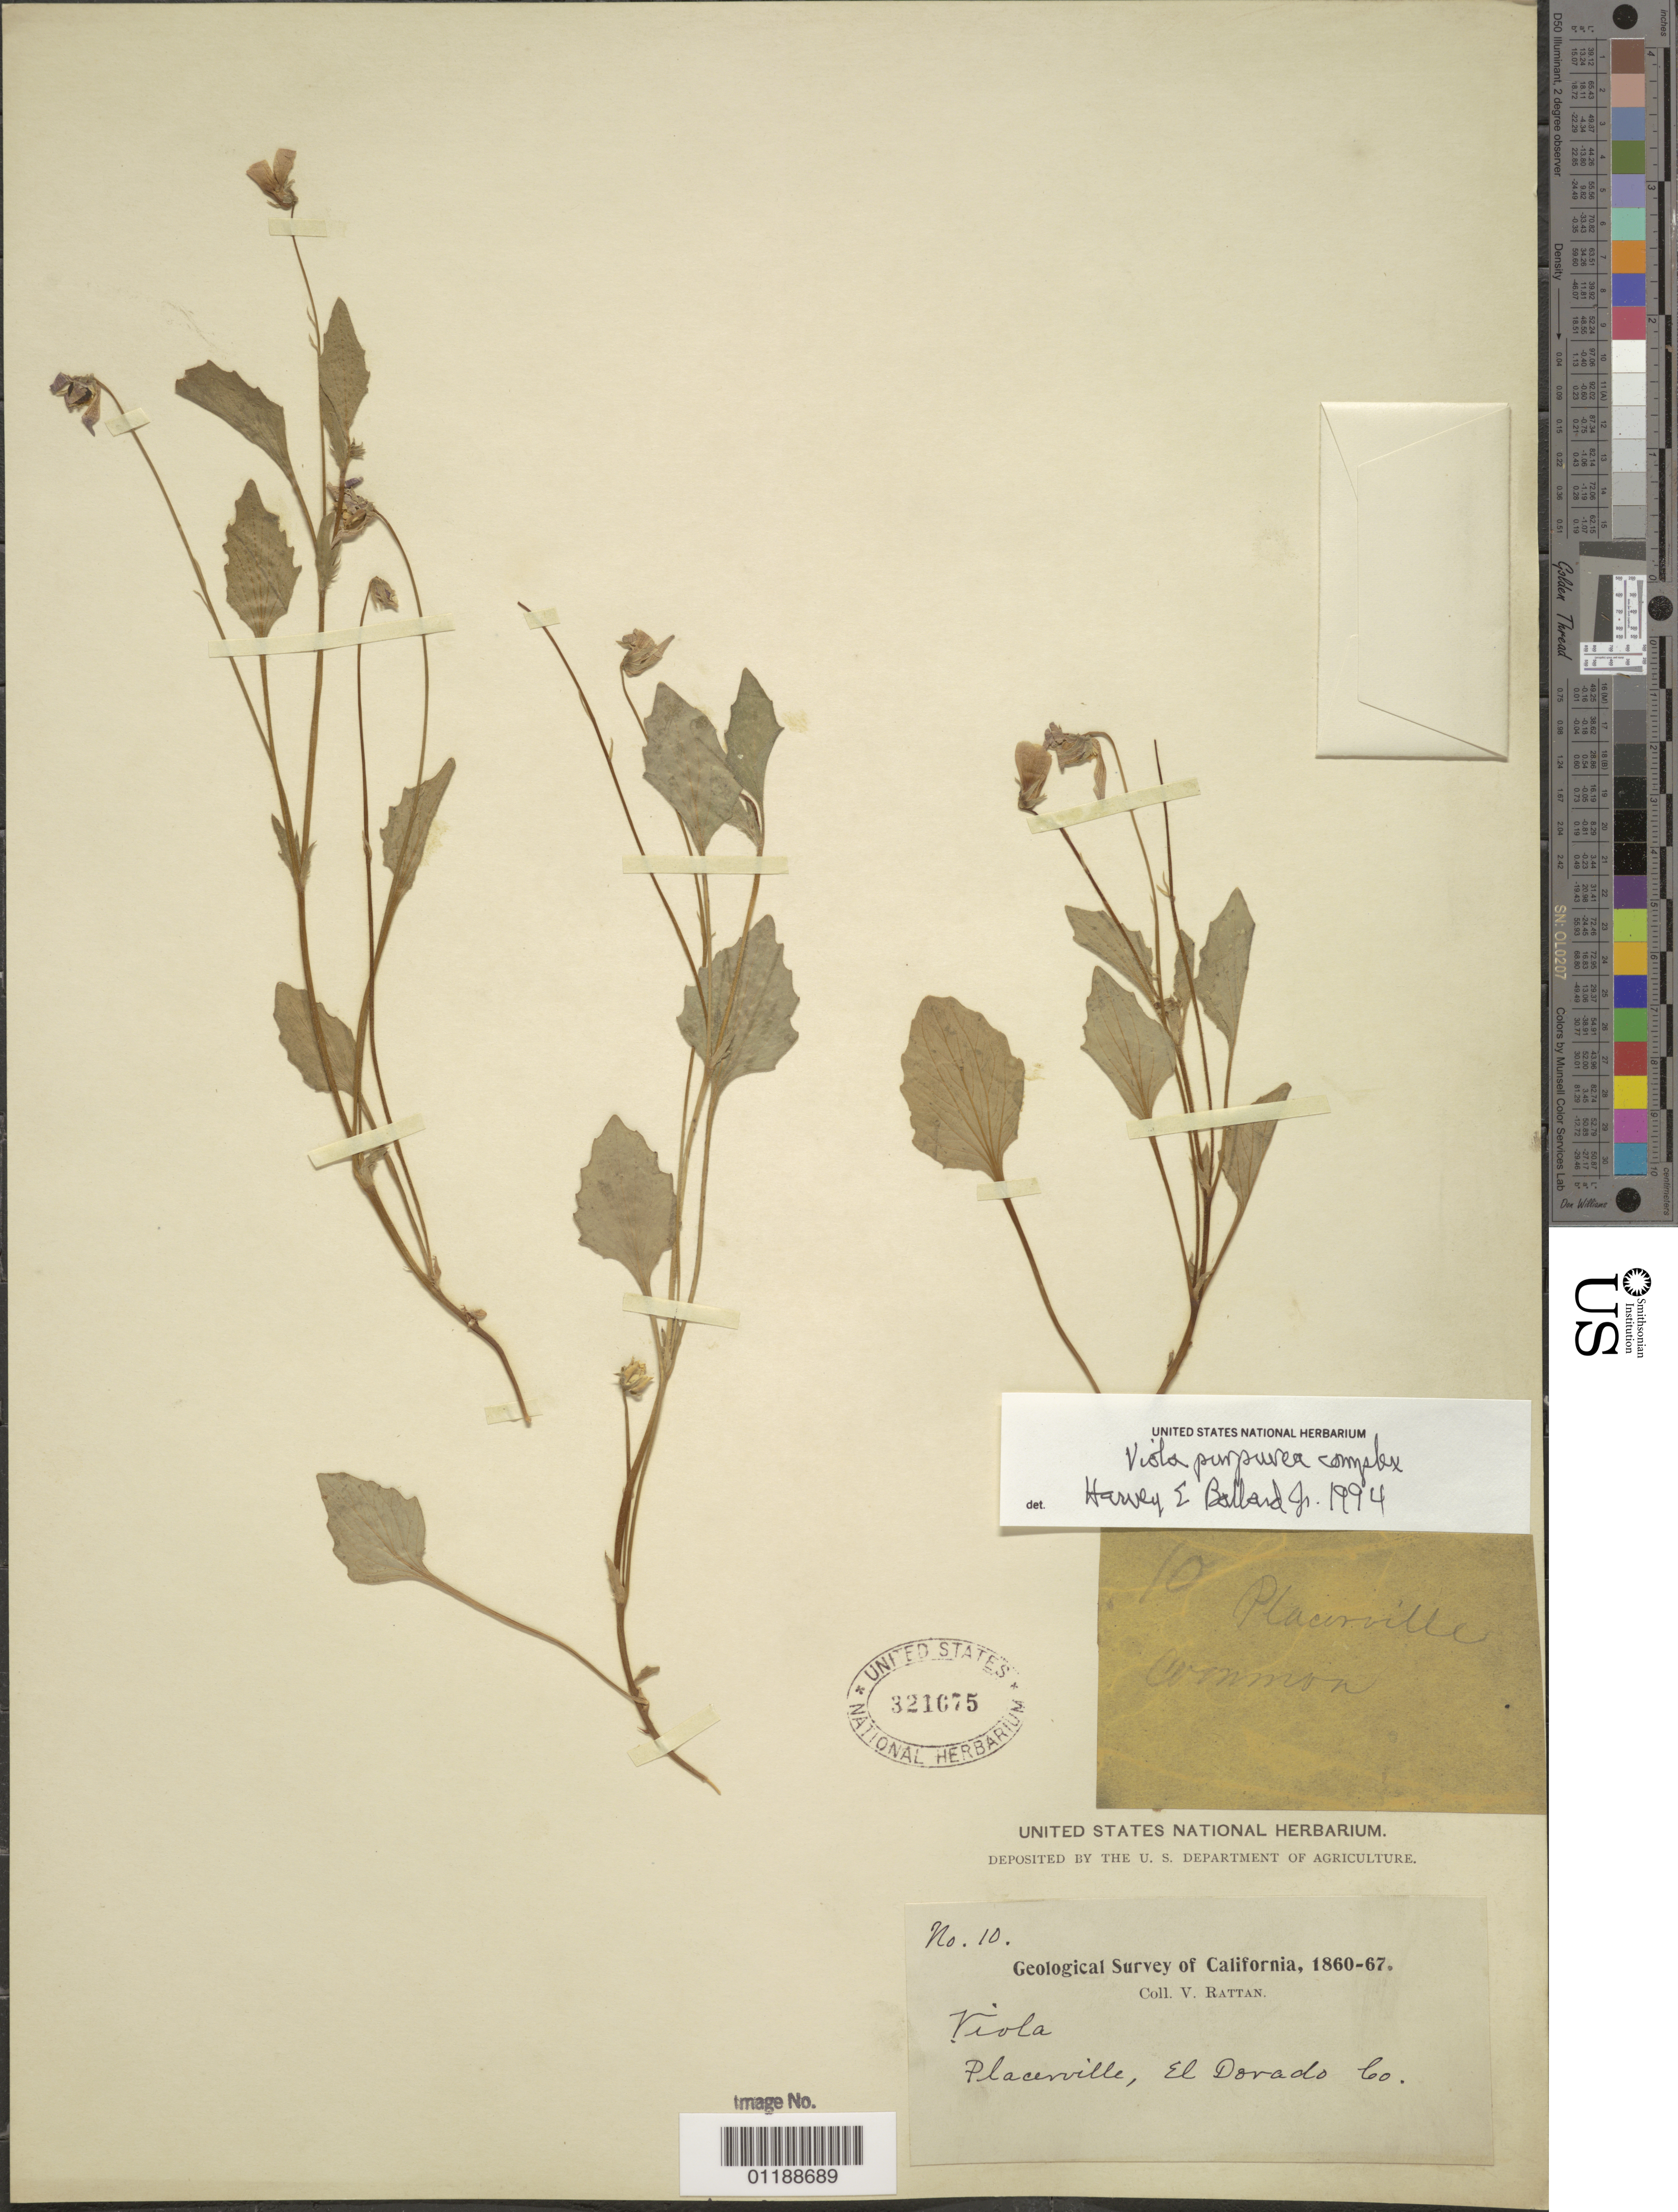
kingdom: Plantae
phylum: Tracheophyta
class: Magnoliopsida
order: Malpighiales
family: Violaceae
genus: Viola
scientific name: Viola purpurea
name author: Kellogg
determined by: Ballard, Harvey E.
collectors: V. Rattan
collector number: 10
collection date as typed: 1860 to -- --- 1867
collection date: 1860/1867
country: United States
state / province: California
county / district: El Dorado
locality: Placerville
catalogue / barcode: US 321675